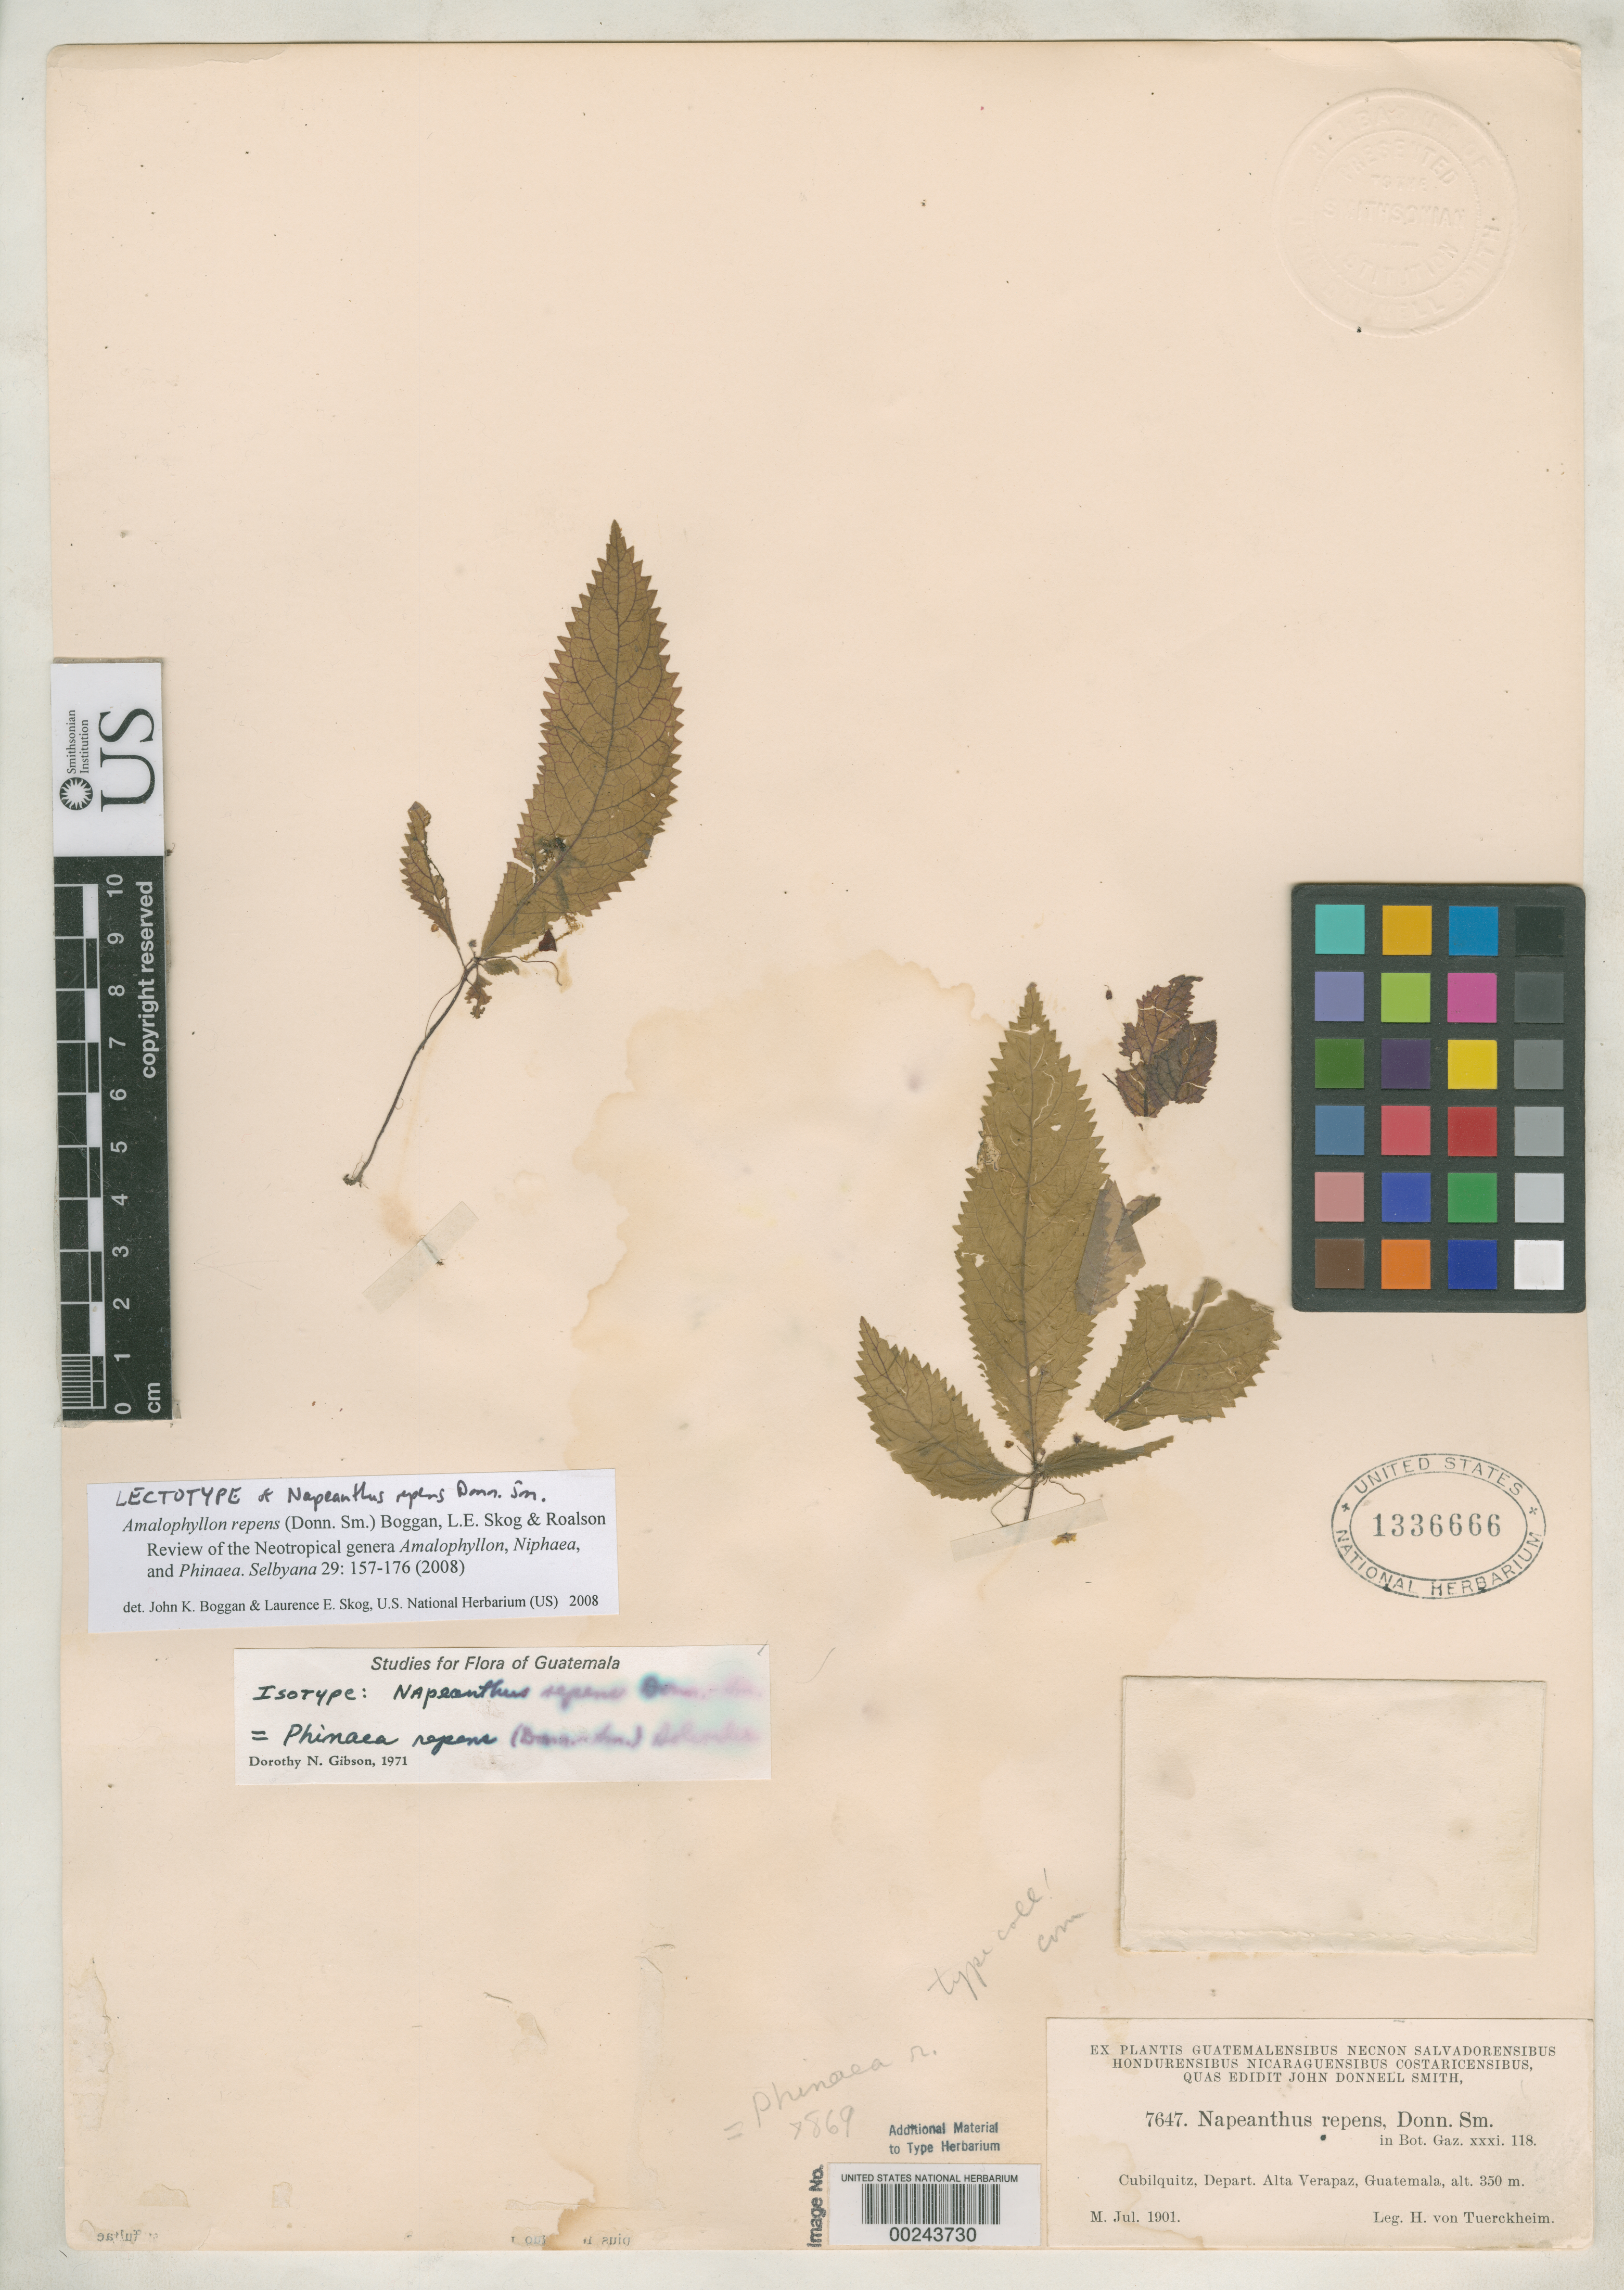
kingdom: Plantae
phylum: Tracheophyta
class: Magnoliopsida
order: Lamiales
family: Gesneriaceae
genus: Napeanthus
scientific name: Napeanthus repens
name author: Donn. Sm.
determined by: Boggan, J. K.; Skog, L. E.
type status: Lectotype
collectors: H. von Türckheim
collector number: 7647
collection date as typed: Jul 1901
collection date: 1901-07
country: Guatemala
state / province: Alta Verapaz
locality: Cubilquitz, Depart. Alta Verapaz.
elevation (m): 350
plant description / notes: This specimen one of two (USNH 1336666, USNH 1336667) ex John Donnell Smith herbarium. Protologue cites collection date as June 1900, probably erroneously (no duplicates with that collection date found).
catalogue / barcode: US 1336666